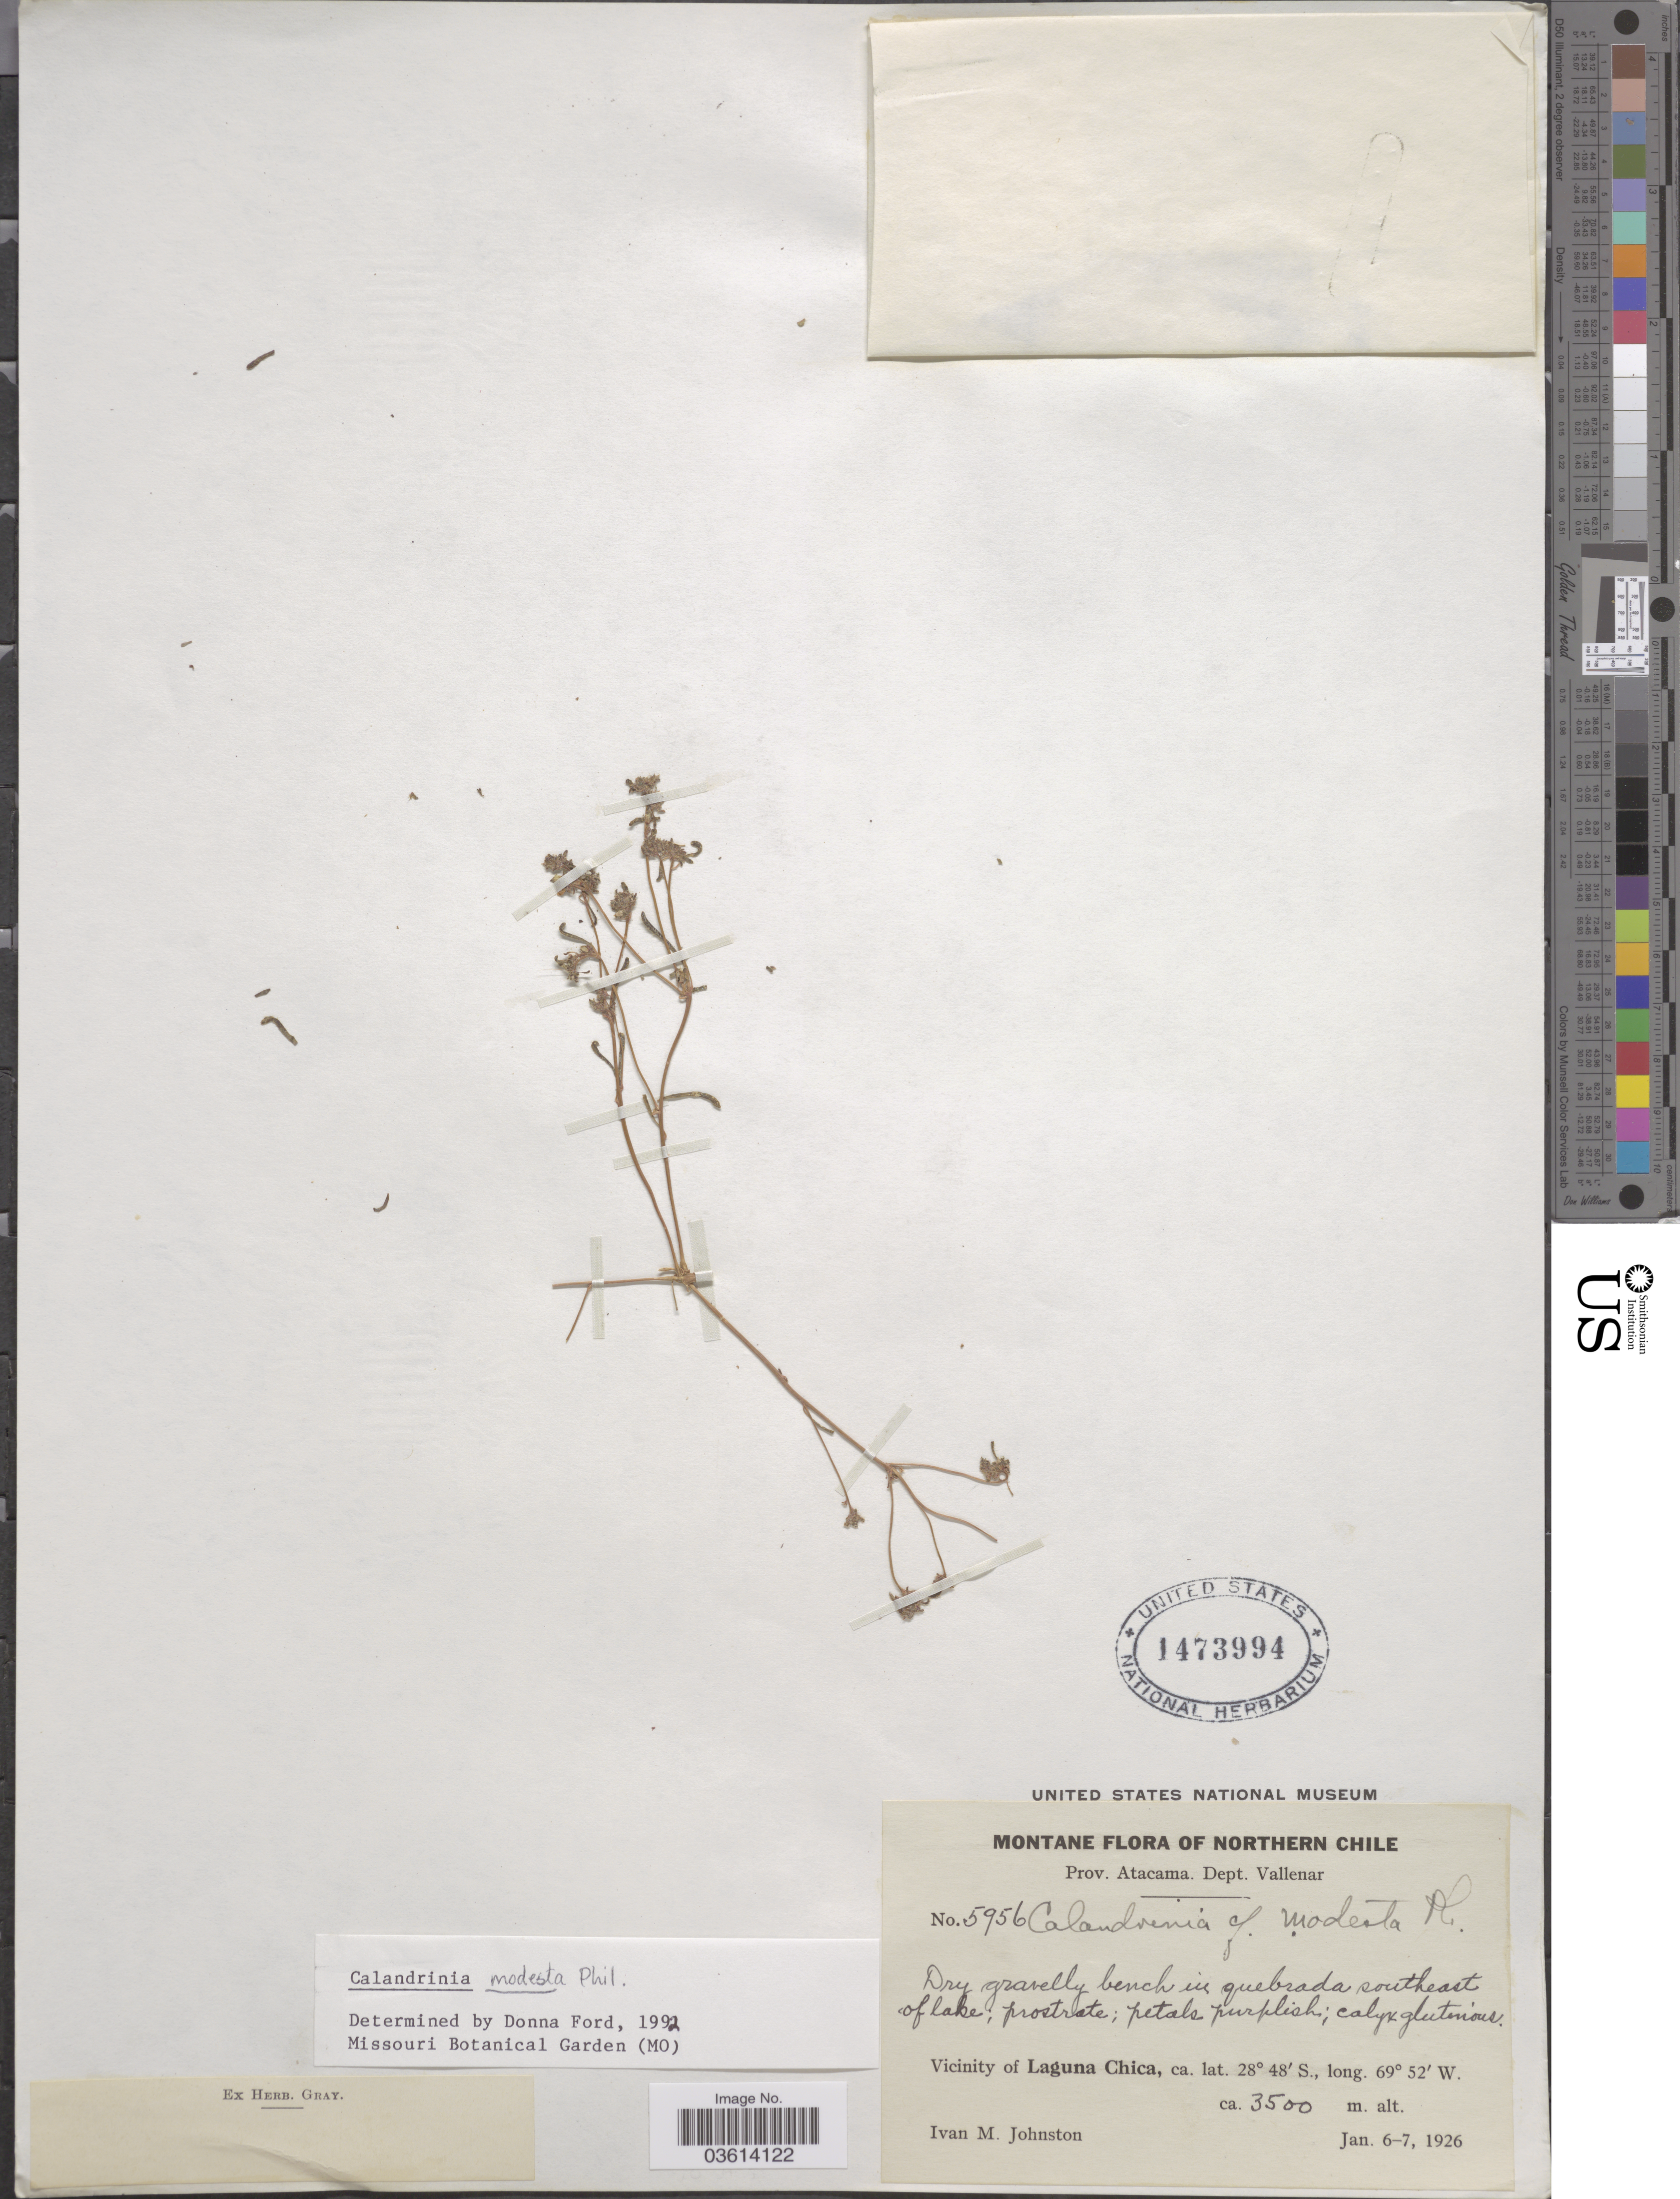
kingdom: Plantae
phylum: Tracheophyta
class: Magnoliopsida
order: Caryophyllales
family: Montiaceae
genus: Montiopsis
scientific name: Montiopsis modesta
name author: (Phil.) D.I. Ford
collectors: I.M. Johnston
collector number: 5956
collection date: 1926-01-06/1926-01-07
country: Chile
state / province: Atacama (III)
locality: Northern Chile. Prov. Atacama. Dept. Vallenar. In quebrada southeast of lake. Vicinity of Laguna Chica.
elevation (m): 3500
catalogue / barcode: US 1473994